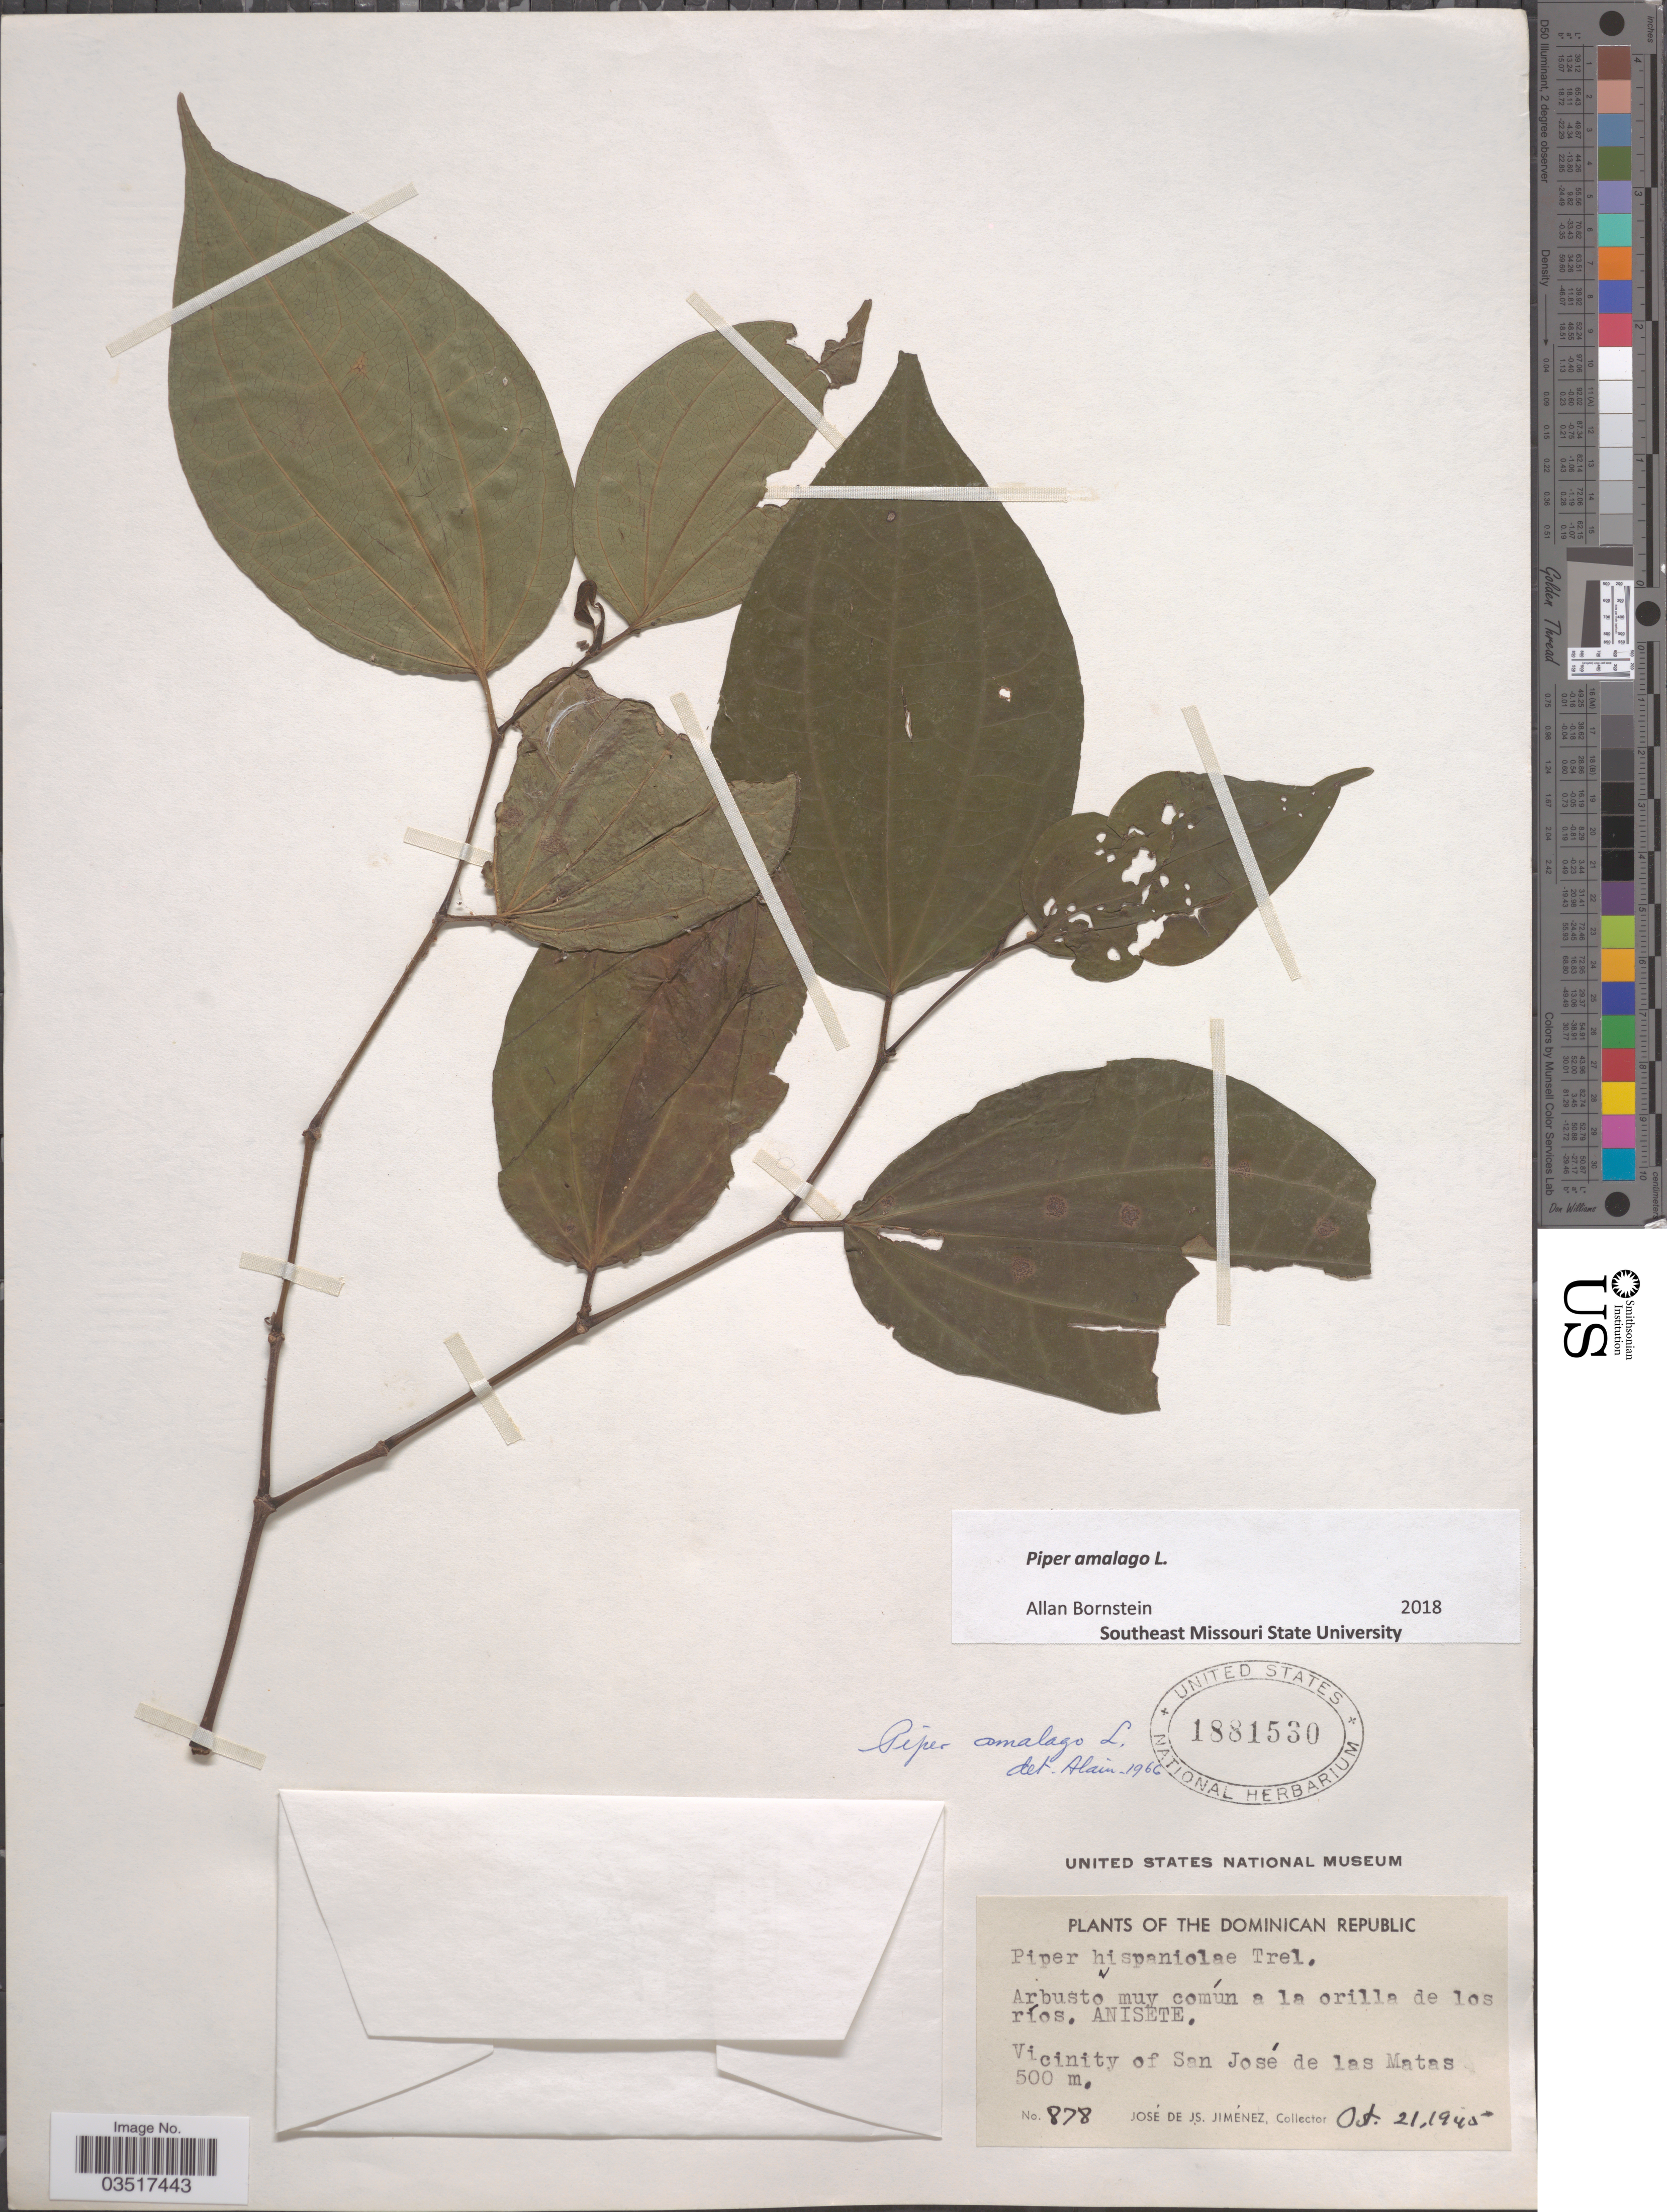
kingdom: Plantae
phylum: Tracheophyta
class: Magnoliopsida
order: Piperales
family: Piperaceae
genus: Piper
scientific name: Piper amalago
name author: L.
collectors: J. J. Jiménez Almonte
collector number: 878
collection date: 1945-10-21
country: Dominican Republic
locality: Anisete. Vicinity of San José de las Matas.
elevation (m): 500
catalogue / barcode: US 1881530